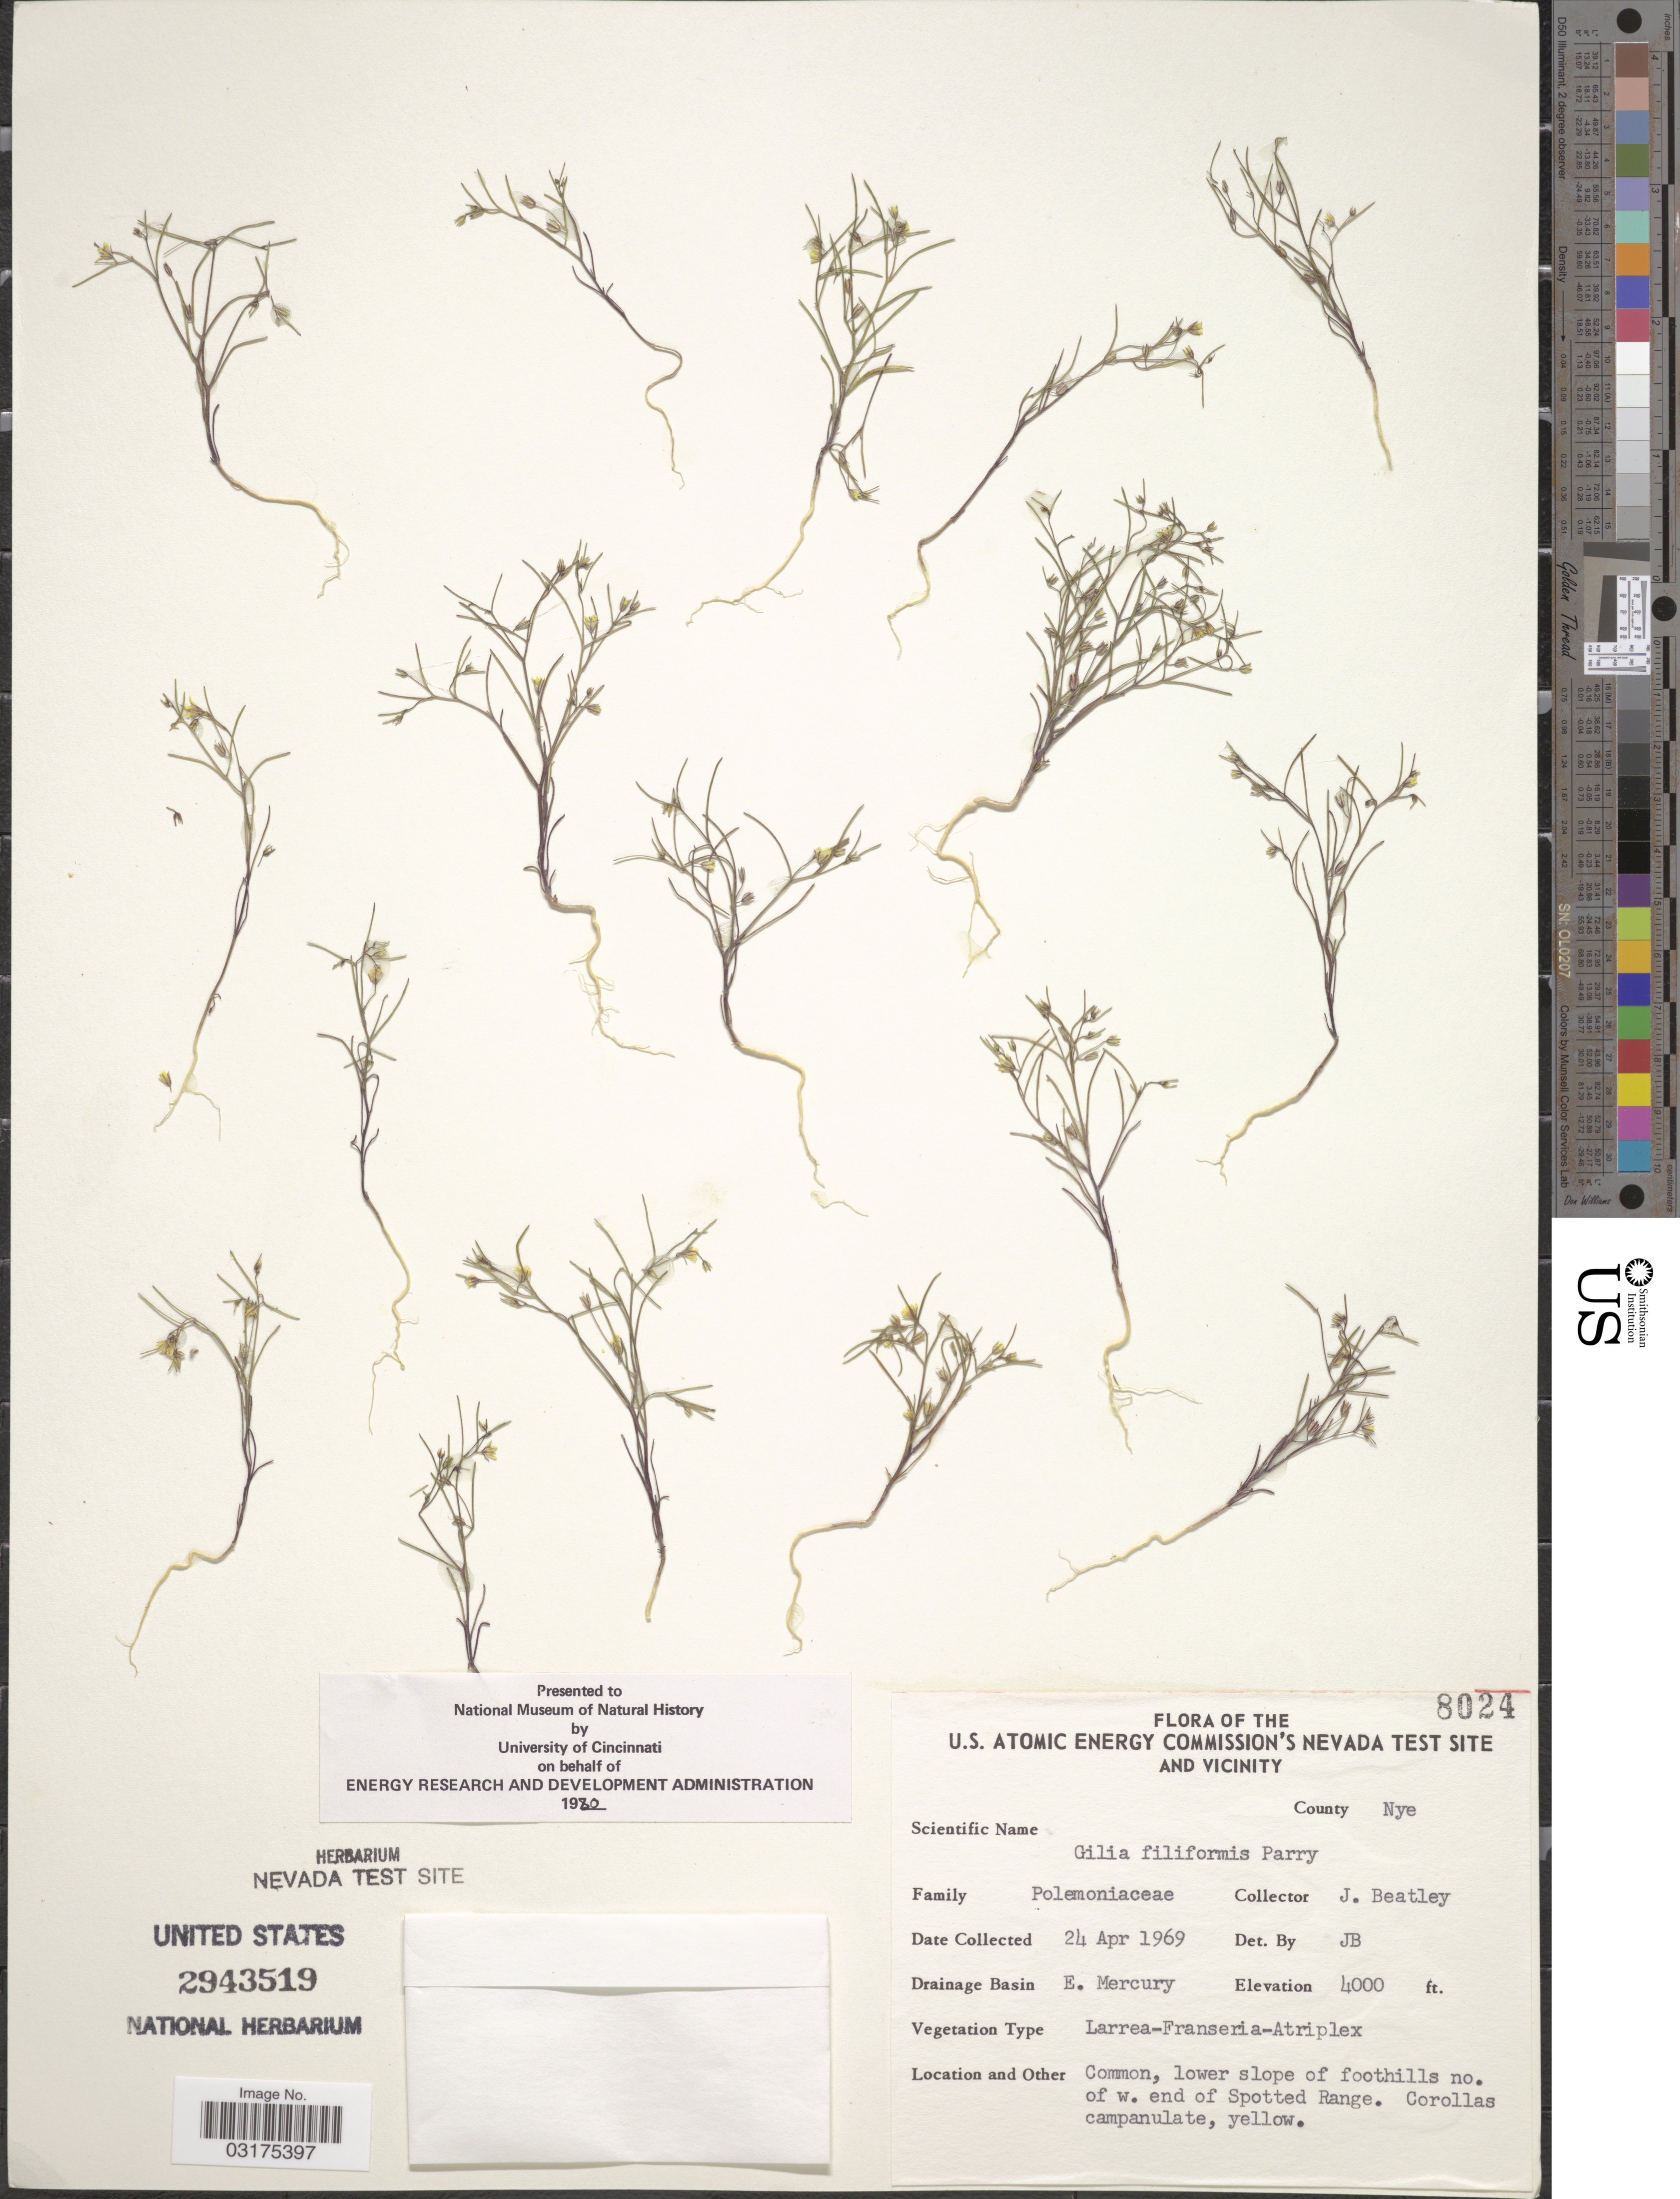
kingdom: Plantae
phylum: Tracheophyta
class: Magnoliopsida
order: Ericales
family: Polemoniaceae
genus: Linanthus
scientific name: Linanthus filiformis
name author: (Parry ex A. Gray) J.M. Porter & L.A. Johnson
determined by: Strong, Mark T., (BOT), Smithsonian Institution - National Museum of Natural History (UNITED STATES)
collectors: J. C. Beatley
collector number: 8024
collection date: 1969-04-24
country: United States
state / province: Nevada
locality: The U.S. Atomic Energy Commission's Nevada Test Site And Vicinity, County Nye, Drainage Basin E. Mercury, Common, lower slope of foothills no. of w. end of Spotted Range.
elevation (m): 1219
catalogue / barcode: US 2943519